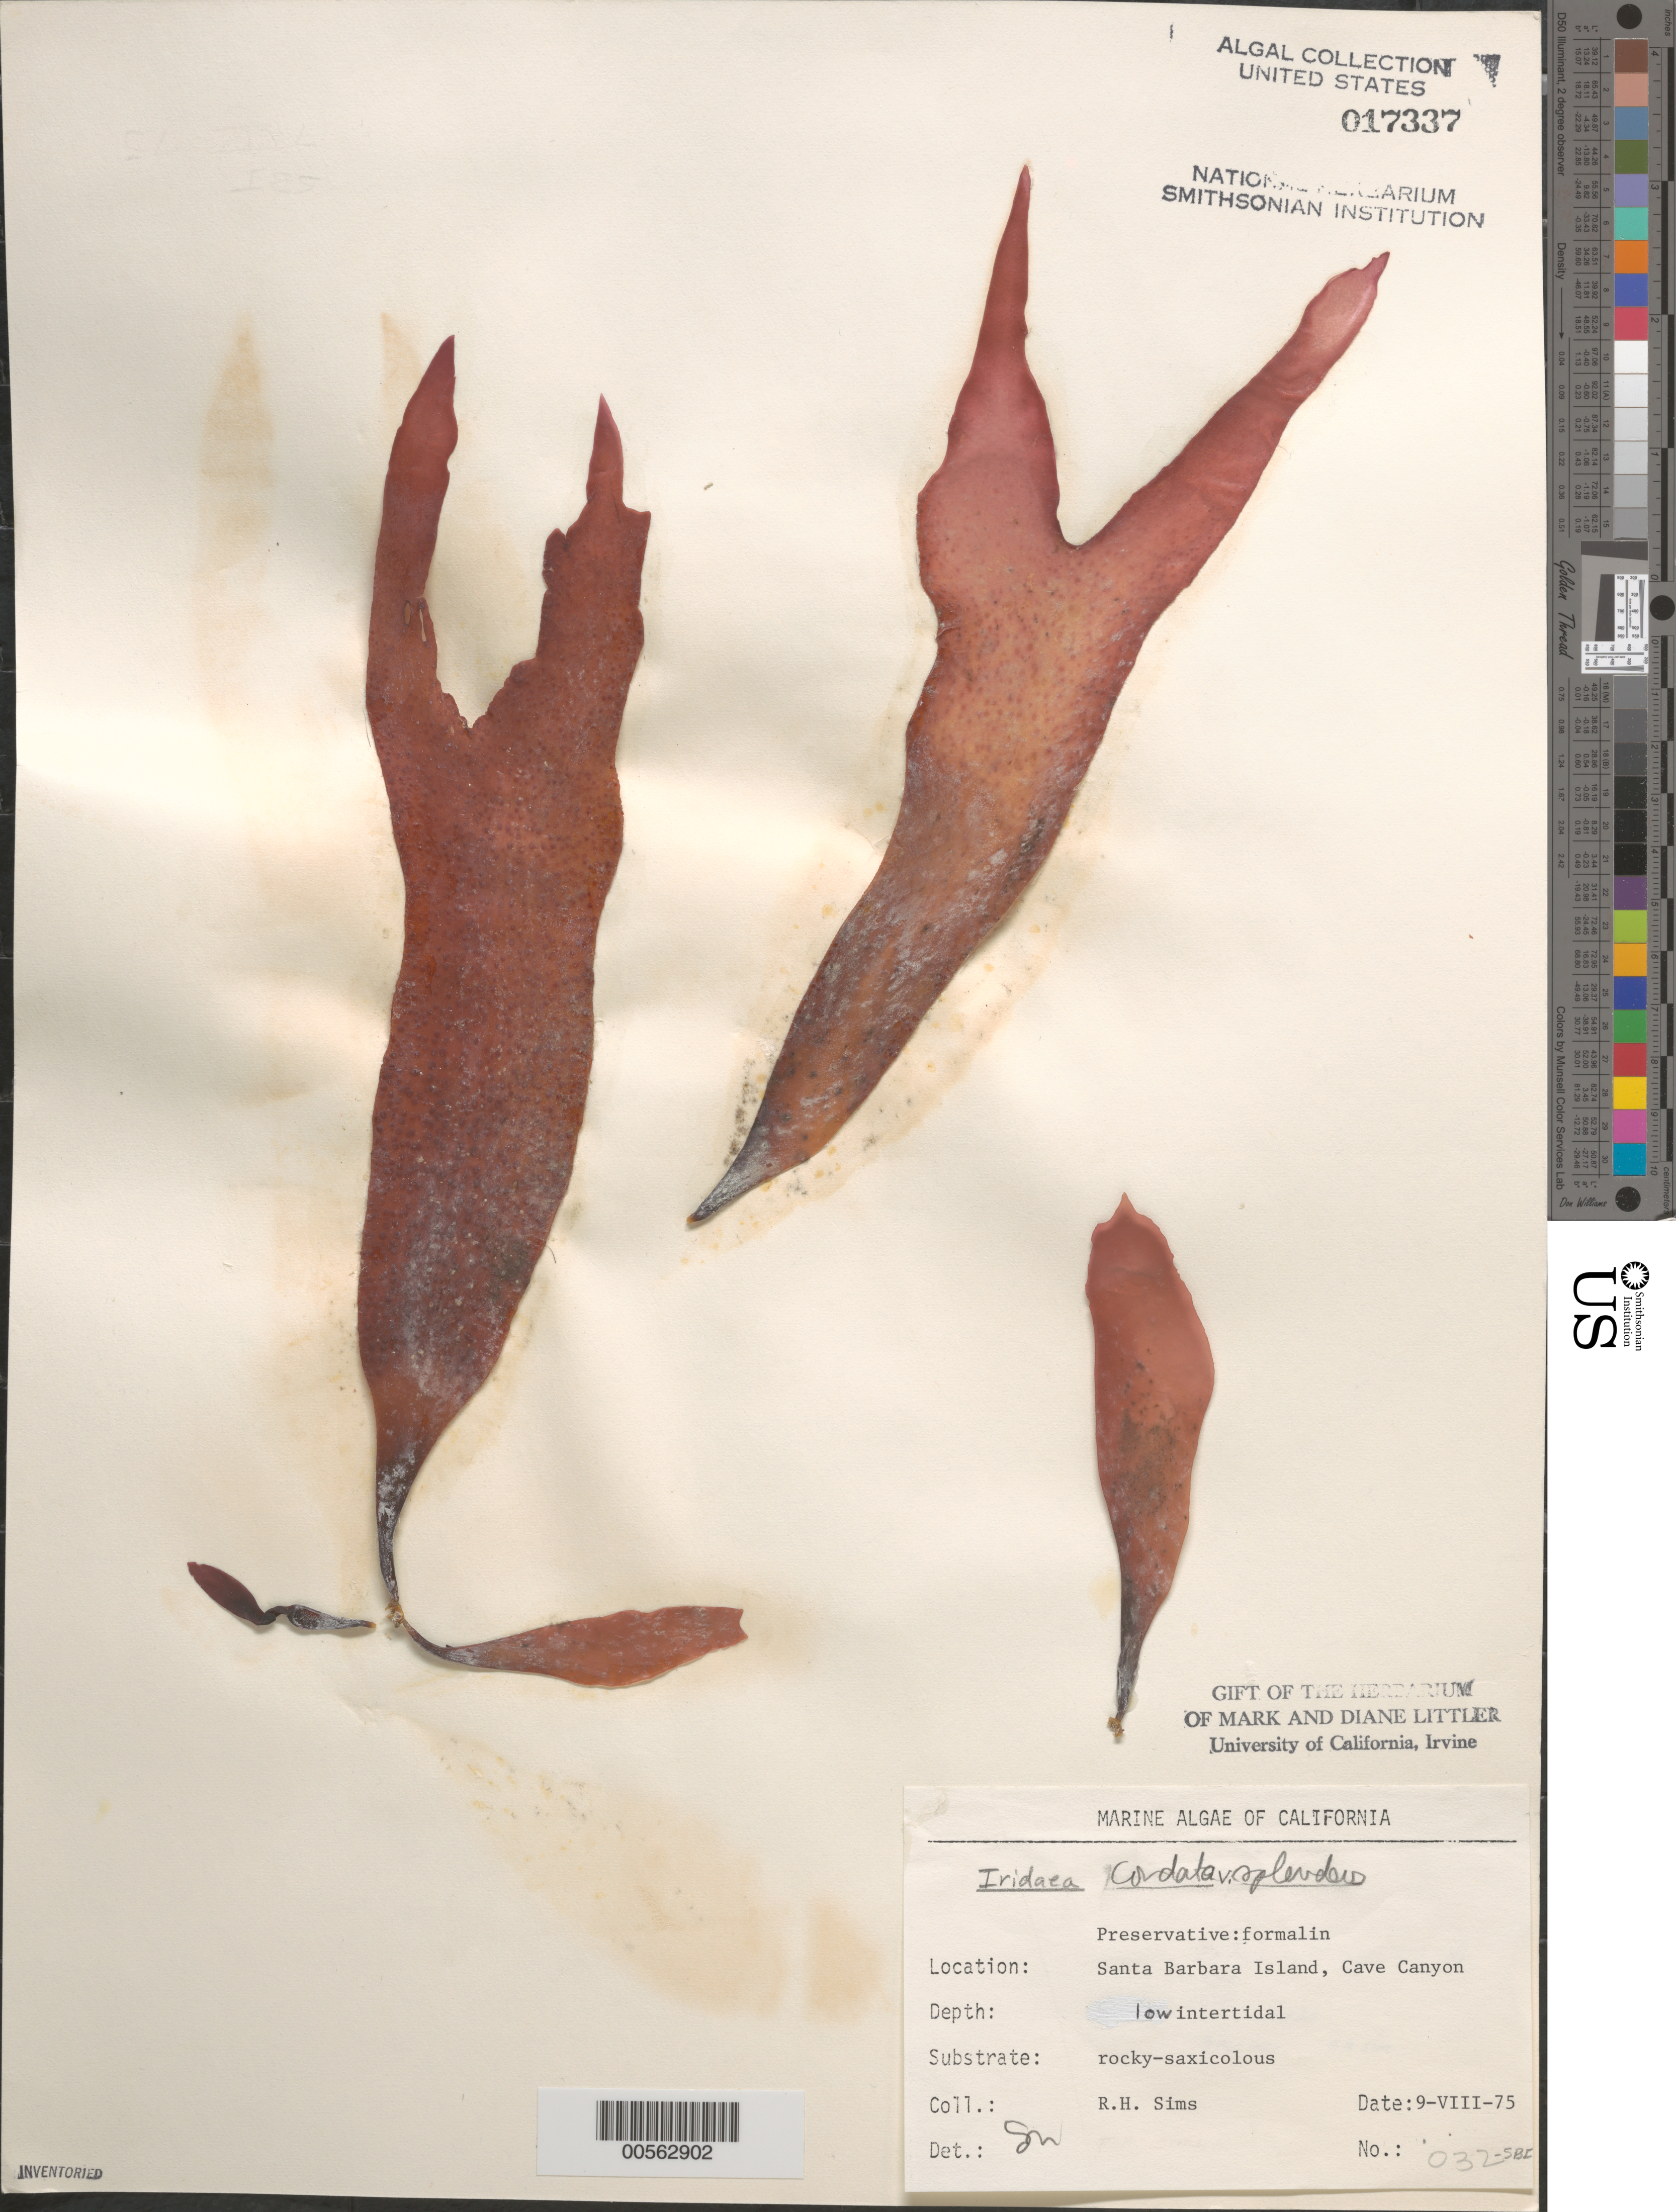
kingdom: Plantae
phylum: Rhodophyta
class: Florideophyceae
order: Gigartinales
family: Gigartinaceae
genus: Iridaea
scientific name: Iridaea cordata var. splendens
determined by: Murray, S. N.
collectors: R. H. Sims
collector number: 032-sbi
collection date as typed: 09 Aug 1975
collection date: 1975-08-09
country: United States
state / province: California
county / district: Santa Barbara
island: Santa Barbara Island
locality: Cave Canyon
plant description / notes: BLM-SOCALBIGHT Rocky Intertidal Survey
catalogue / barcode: US 17337